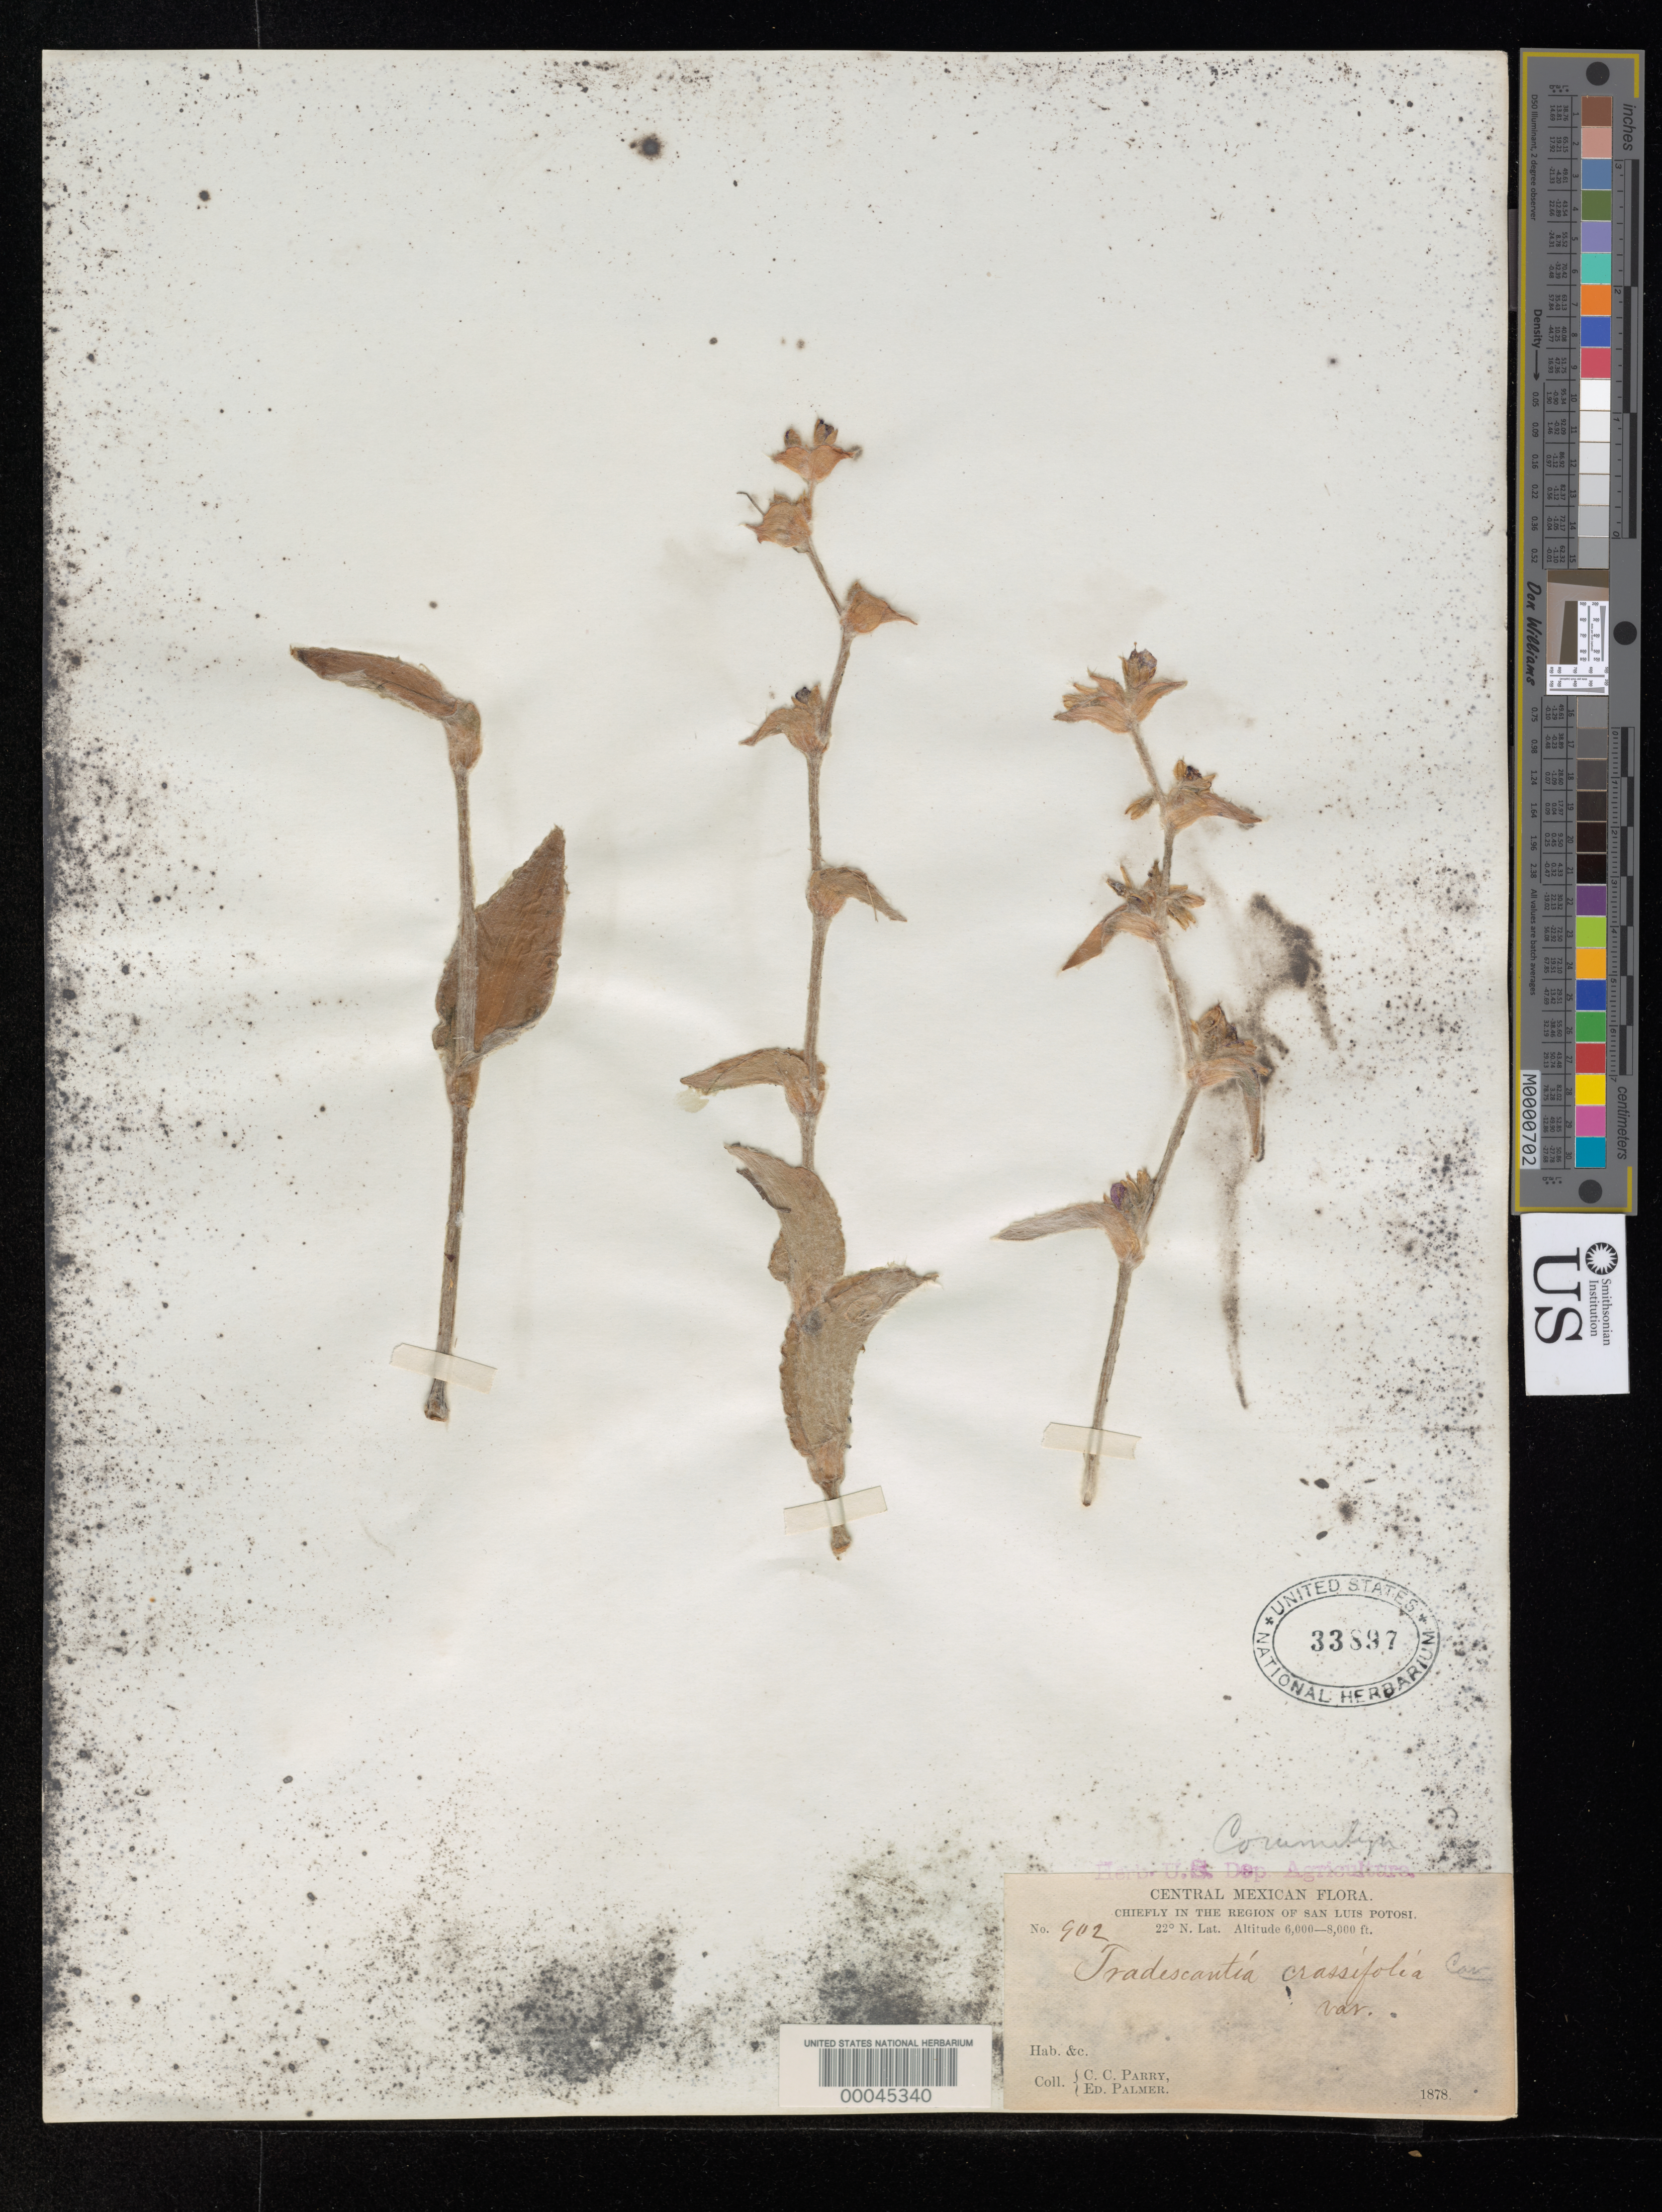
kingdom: Plantae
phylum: Tracheophyta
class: Liliopsida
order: Commelinales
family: Commelinaceae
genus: Tradescantia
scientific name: Tradescantia crassifolia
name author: Cav.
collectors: C. C. Parry & E. Palmer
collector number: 902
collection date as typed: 1878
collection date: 1878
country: Mexico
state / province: San Luis Potosí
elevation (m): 1830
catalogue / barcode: US 33897